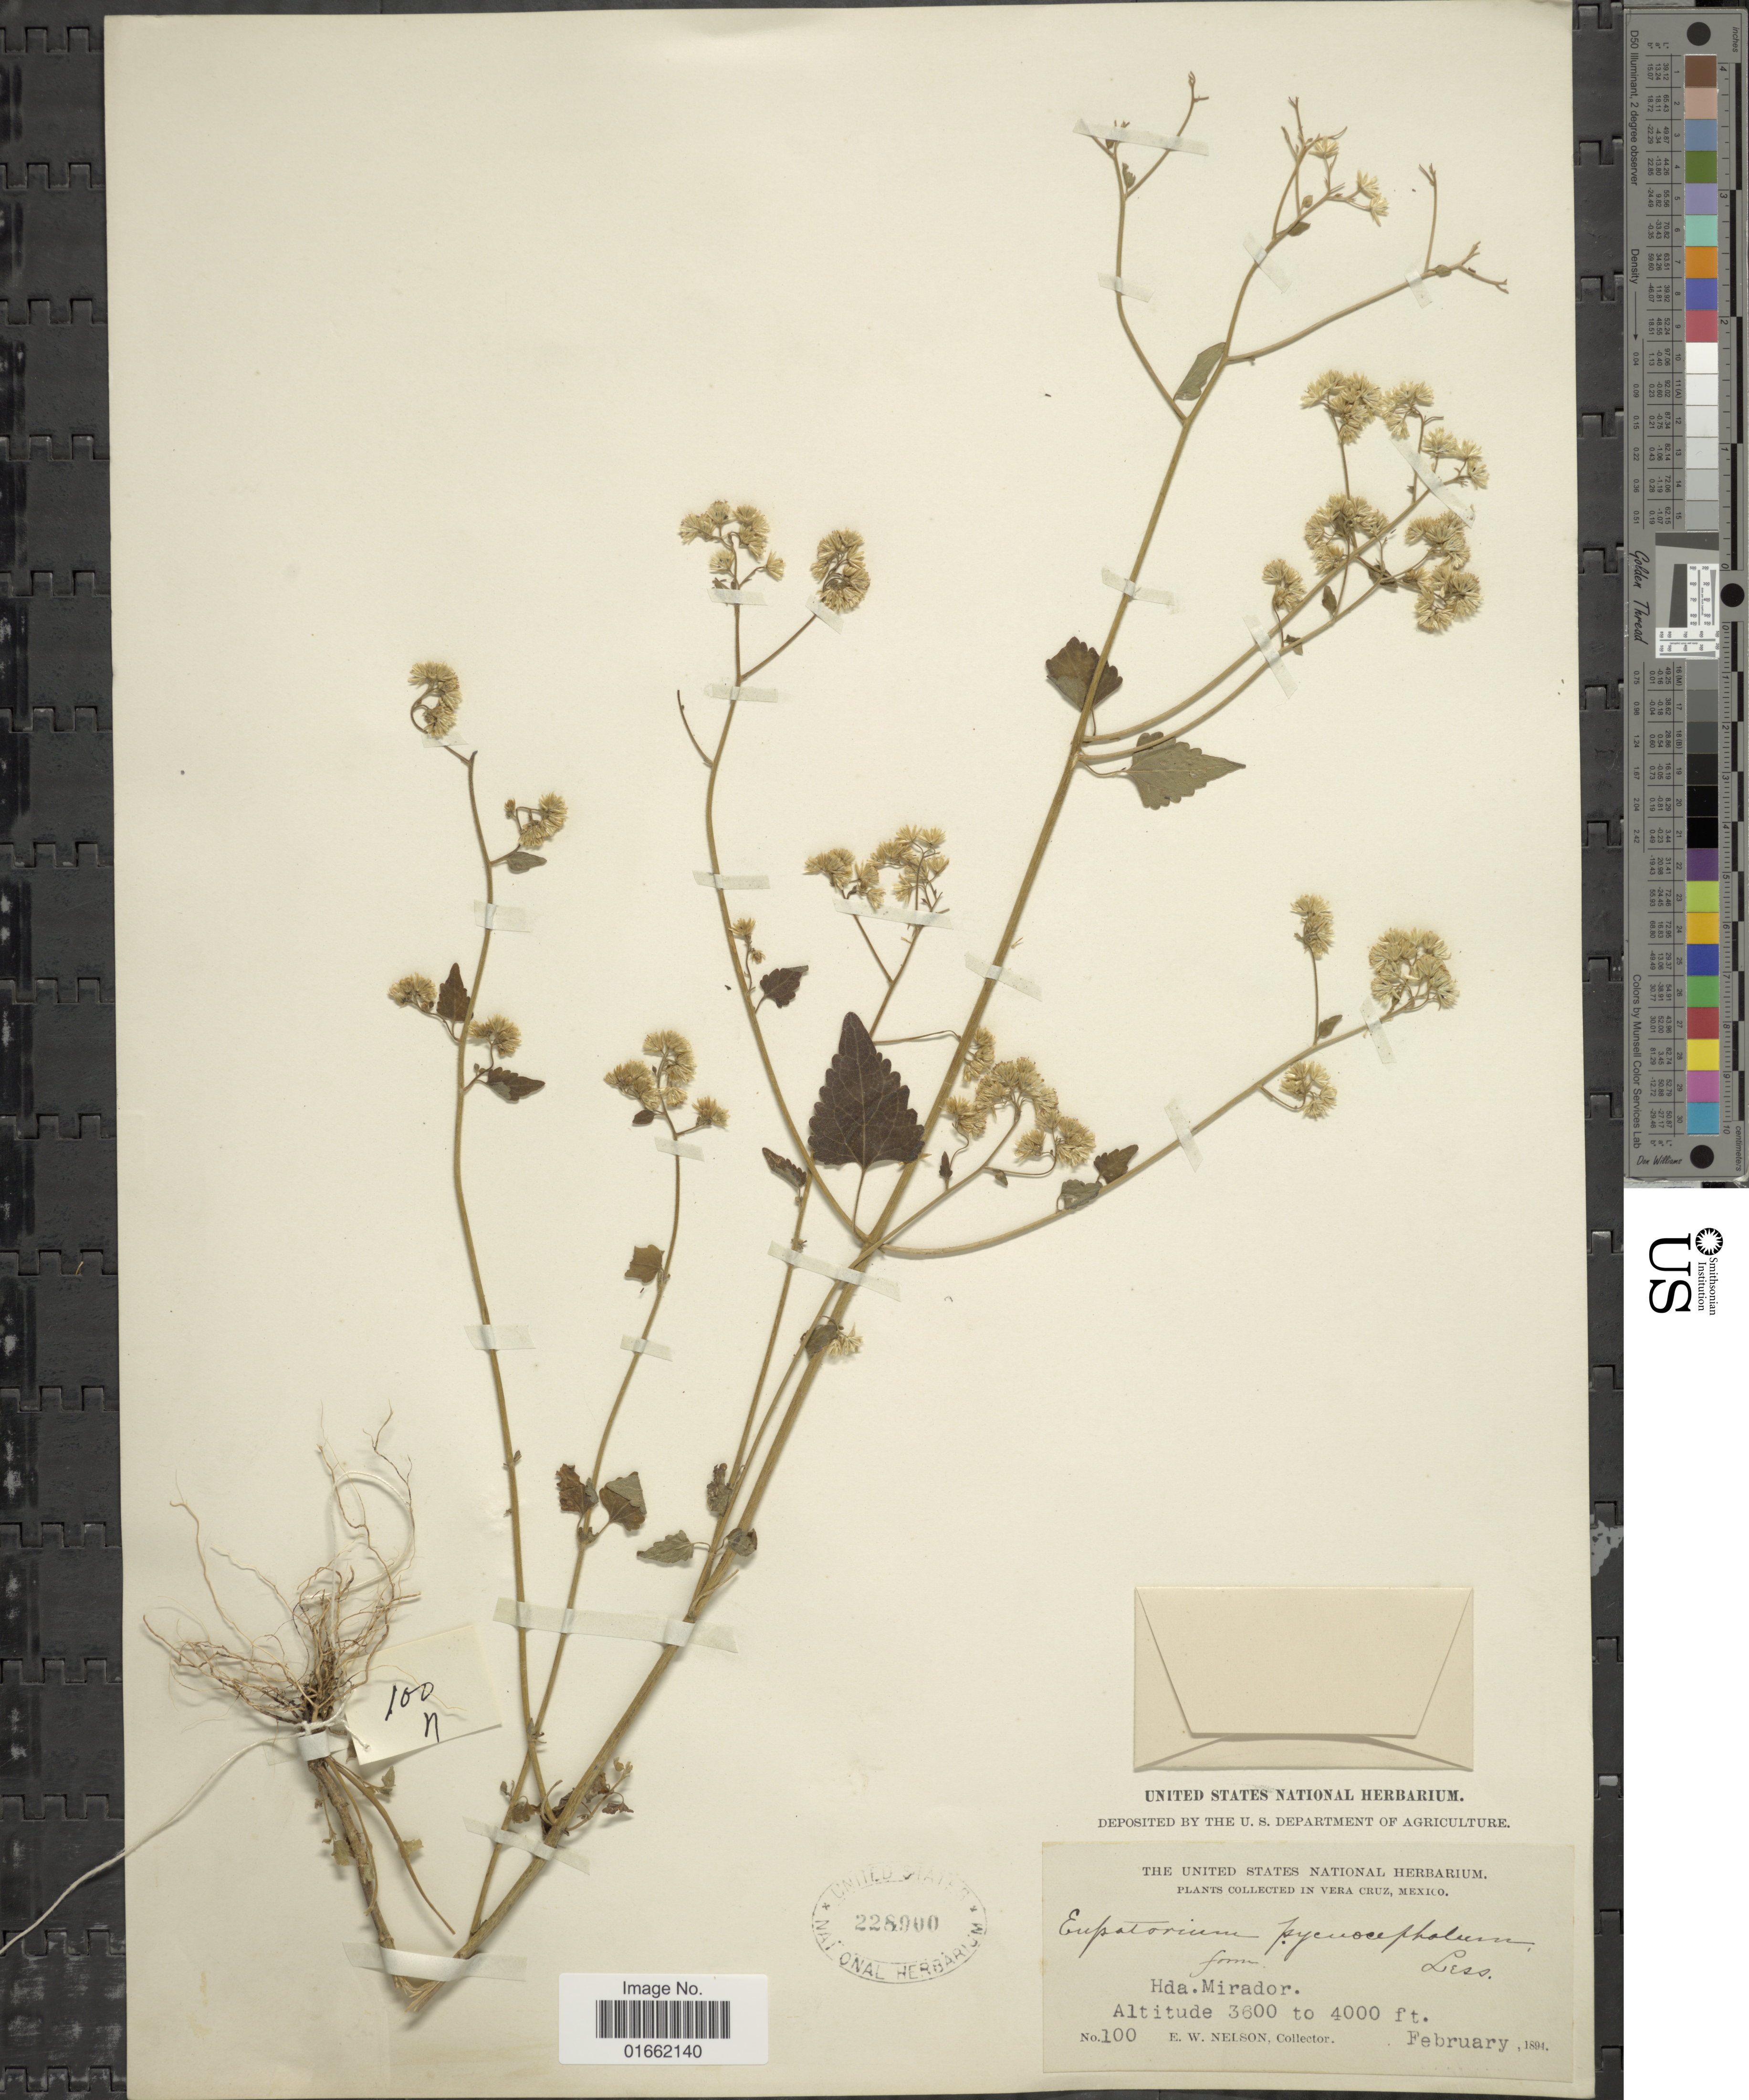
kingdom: Plantae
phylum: Tracheophyta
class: Magnoliopsida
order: Asterales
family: Asteraceae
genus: Fleischmannia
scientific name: Fleischmannia sp.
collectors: E. W. Nelson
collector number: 100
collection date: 1894-02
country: Mexico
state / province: Veracruz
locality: Vera Cruz. Hda. Mirador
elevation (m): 1097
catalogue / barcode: US 228900